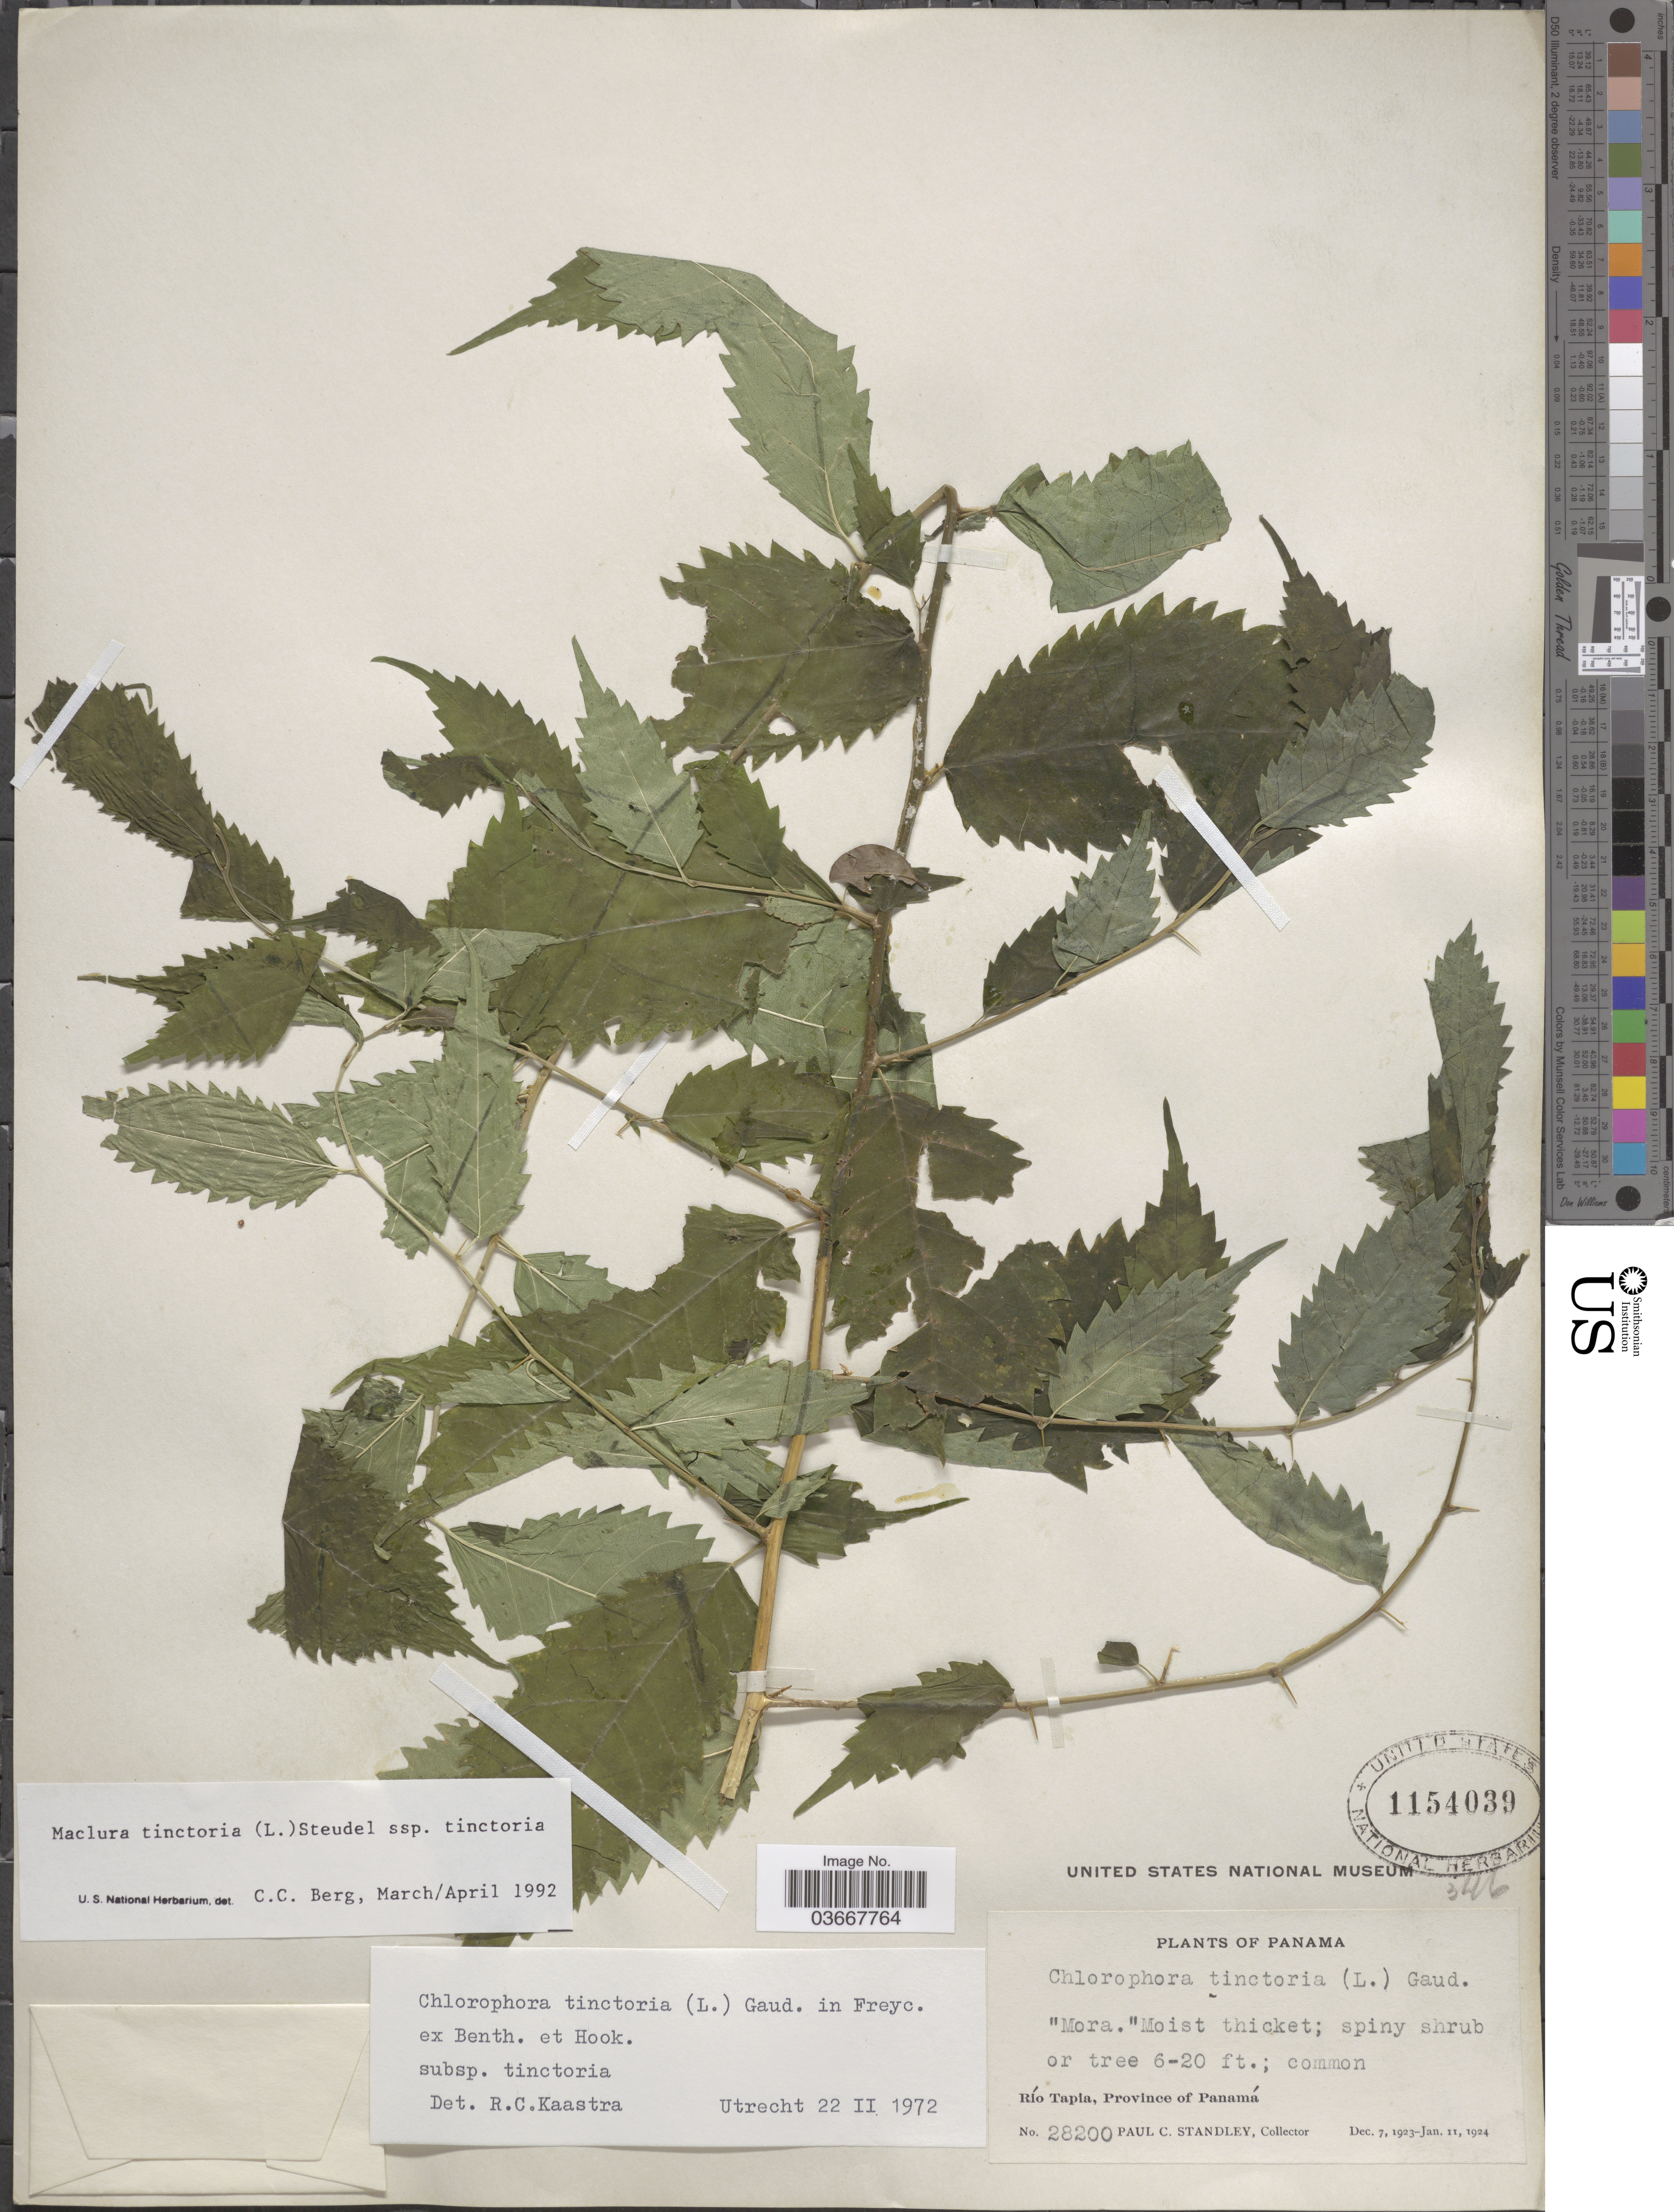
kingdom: Plantae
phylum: Tracheophyta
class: Magnoliopsida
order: Rosales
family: Moraceae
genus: Maclura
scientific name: Maclura tinctoria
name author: (L.) D. Don ex Steud.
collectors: P. C. Standley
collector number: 28200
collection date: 1923-12-07/1924-01-11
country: Panama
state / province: Panamá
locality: Río Tapia, Province of Panamá.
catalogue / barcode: US 1154039